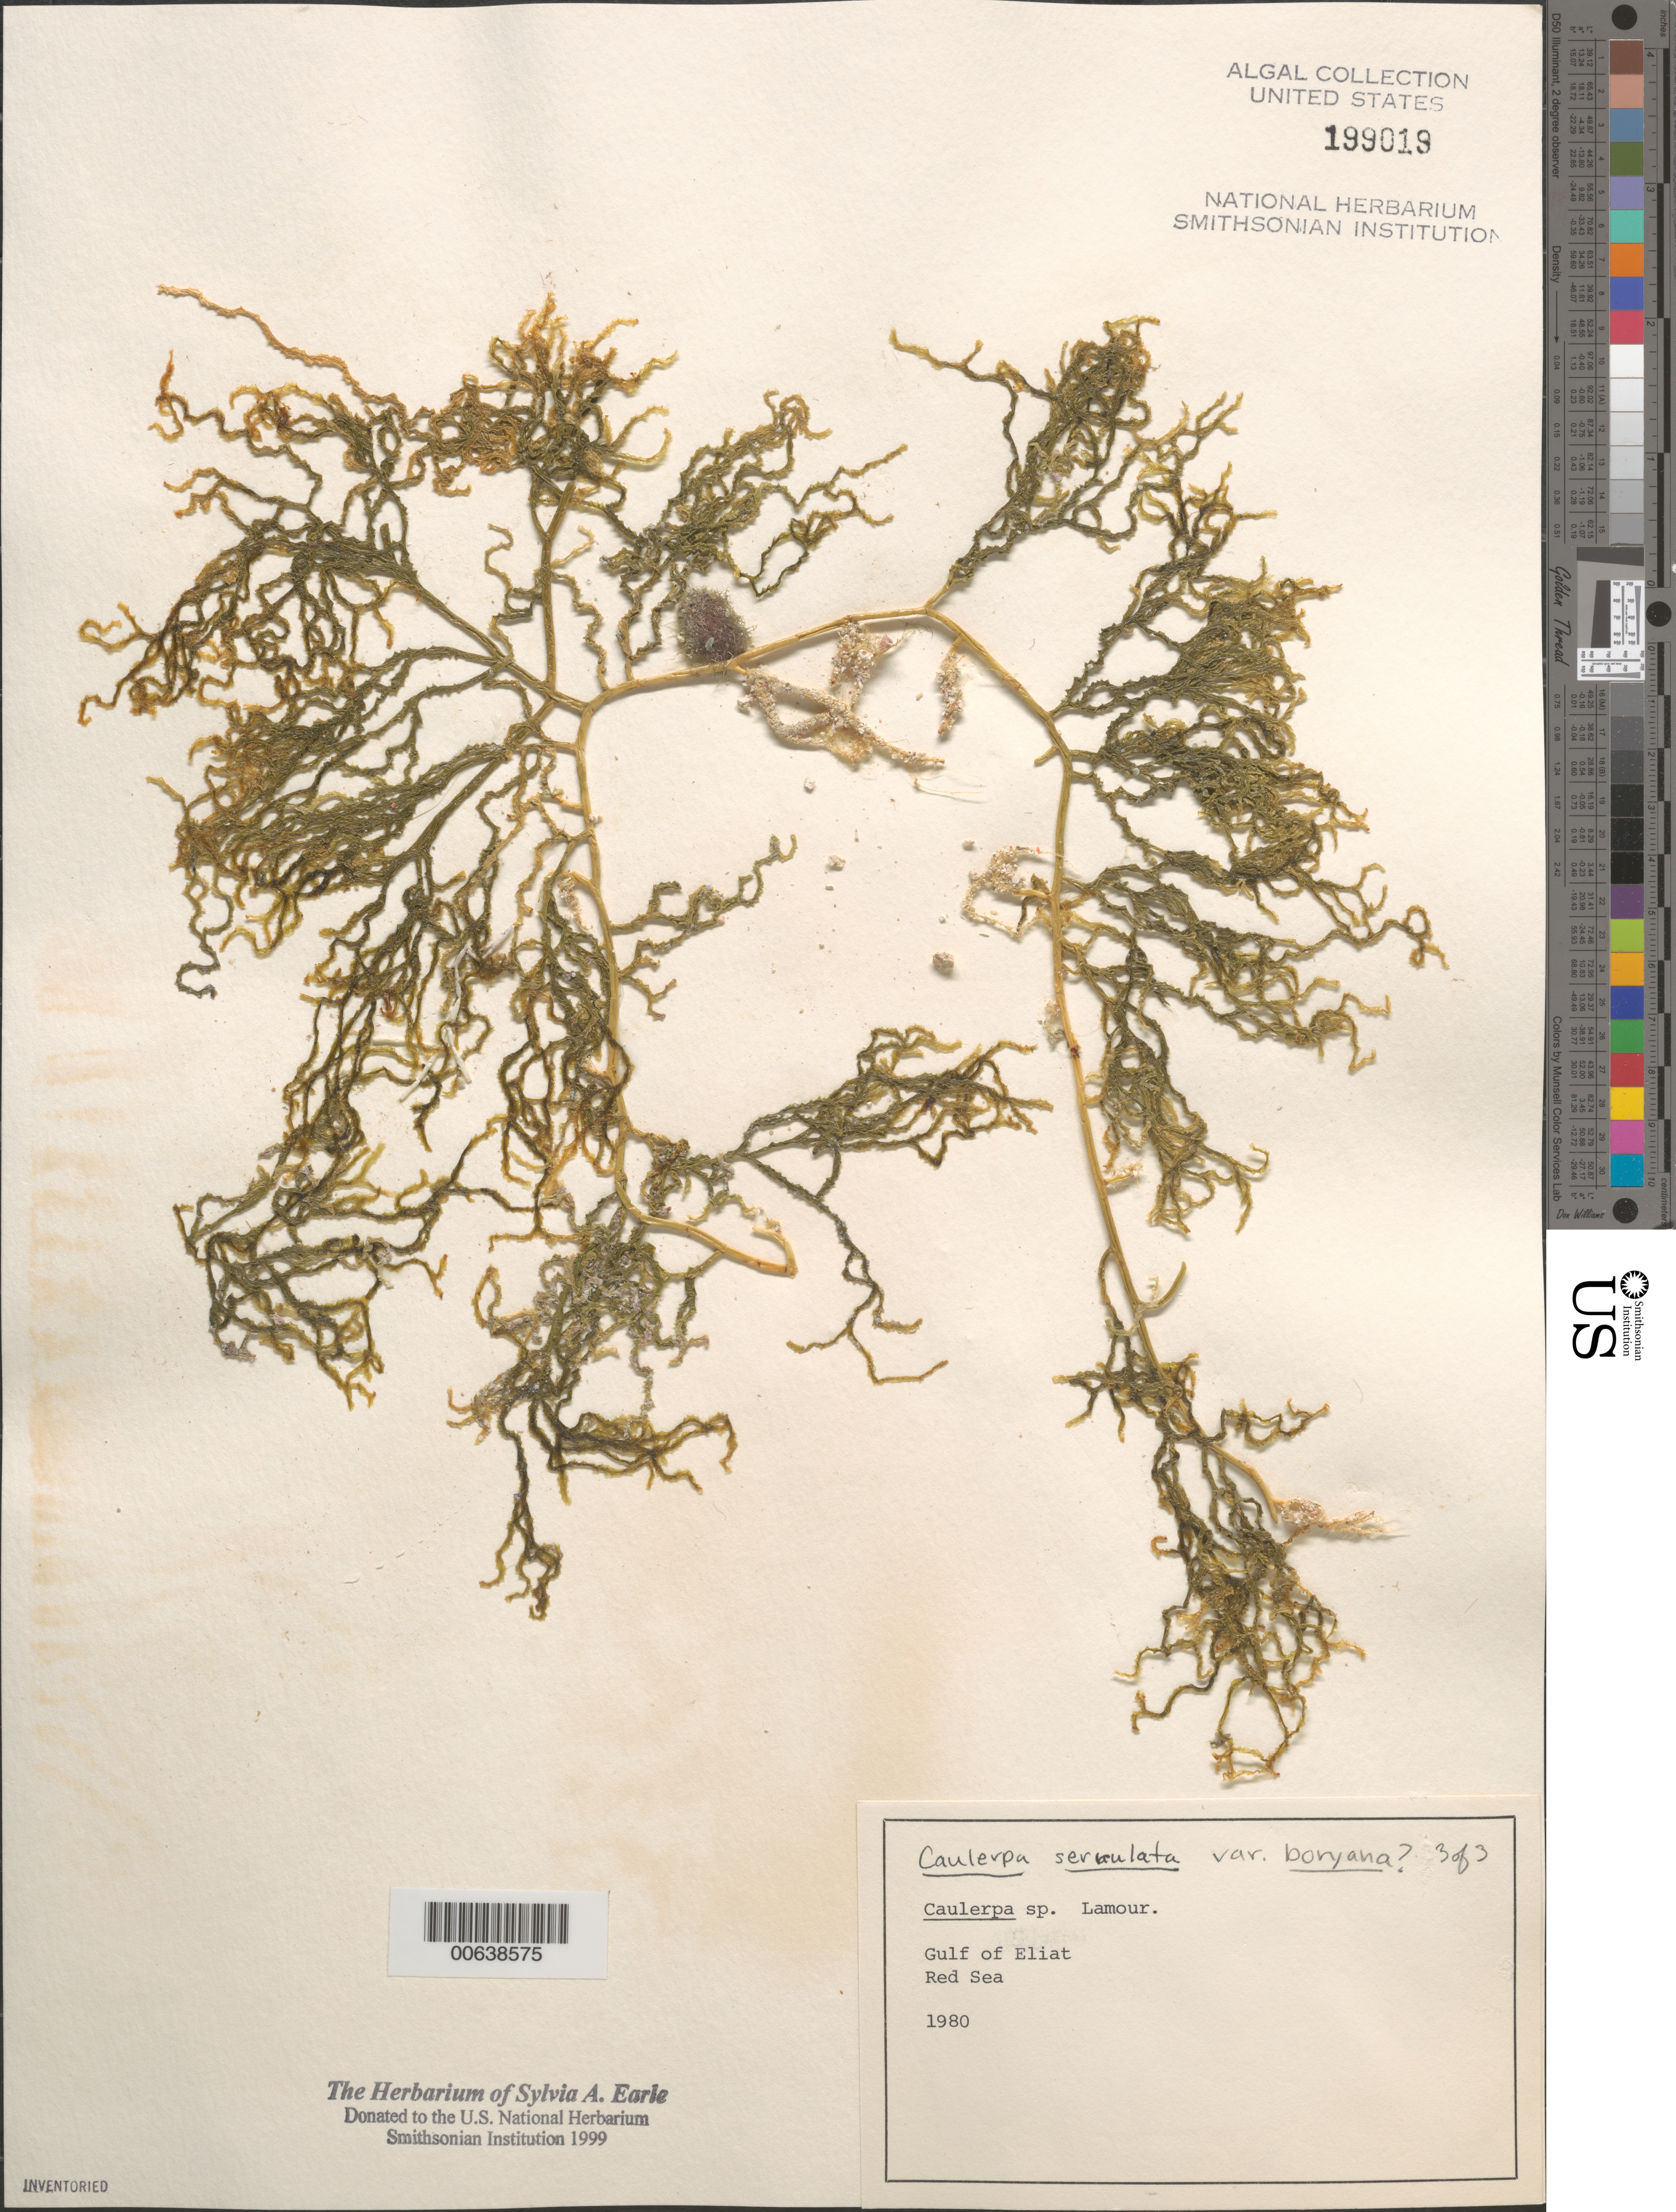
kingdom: Plantae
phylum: Chlorophyta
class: Ulvophyceae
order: Bryopsidales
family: Caulerpaceae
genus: Caulerpa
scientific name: Caulerpa serrulata var. boryana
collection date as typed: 1980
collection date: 1980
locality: Gulf of eliat, red sea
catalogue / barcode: US 199019